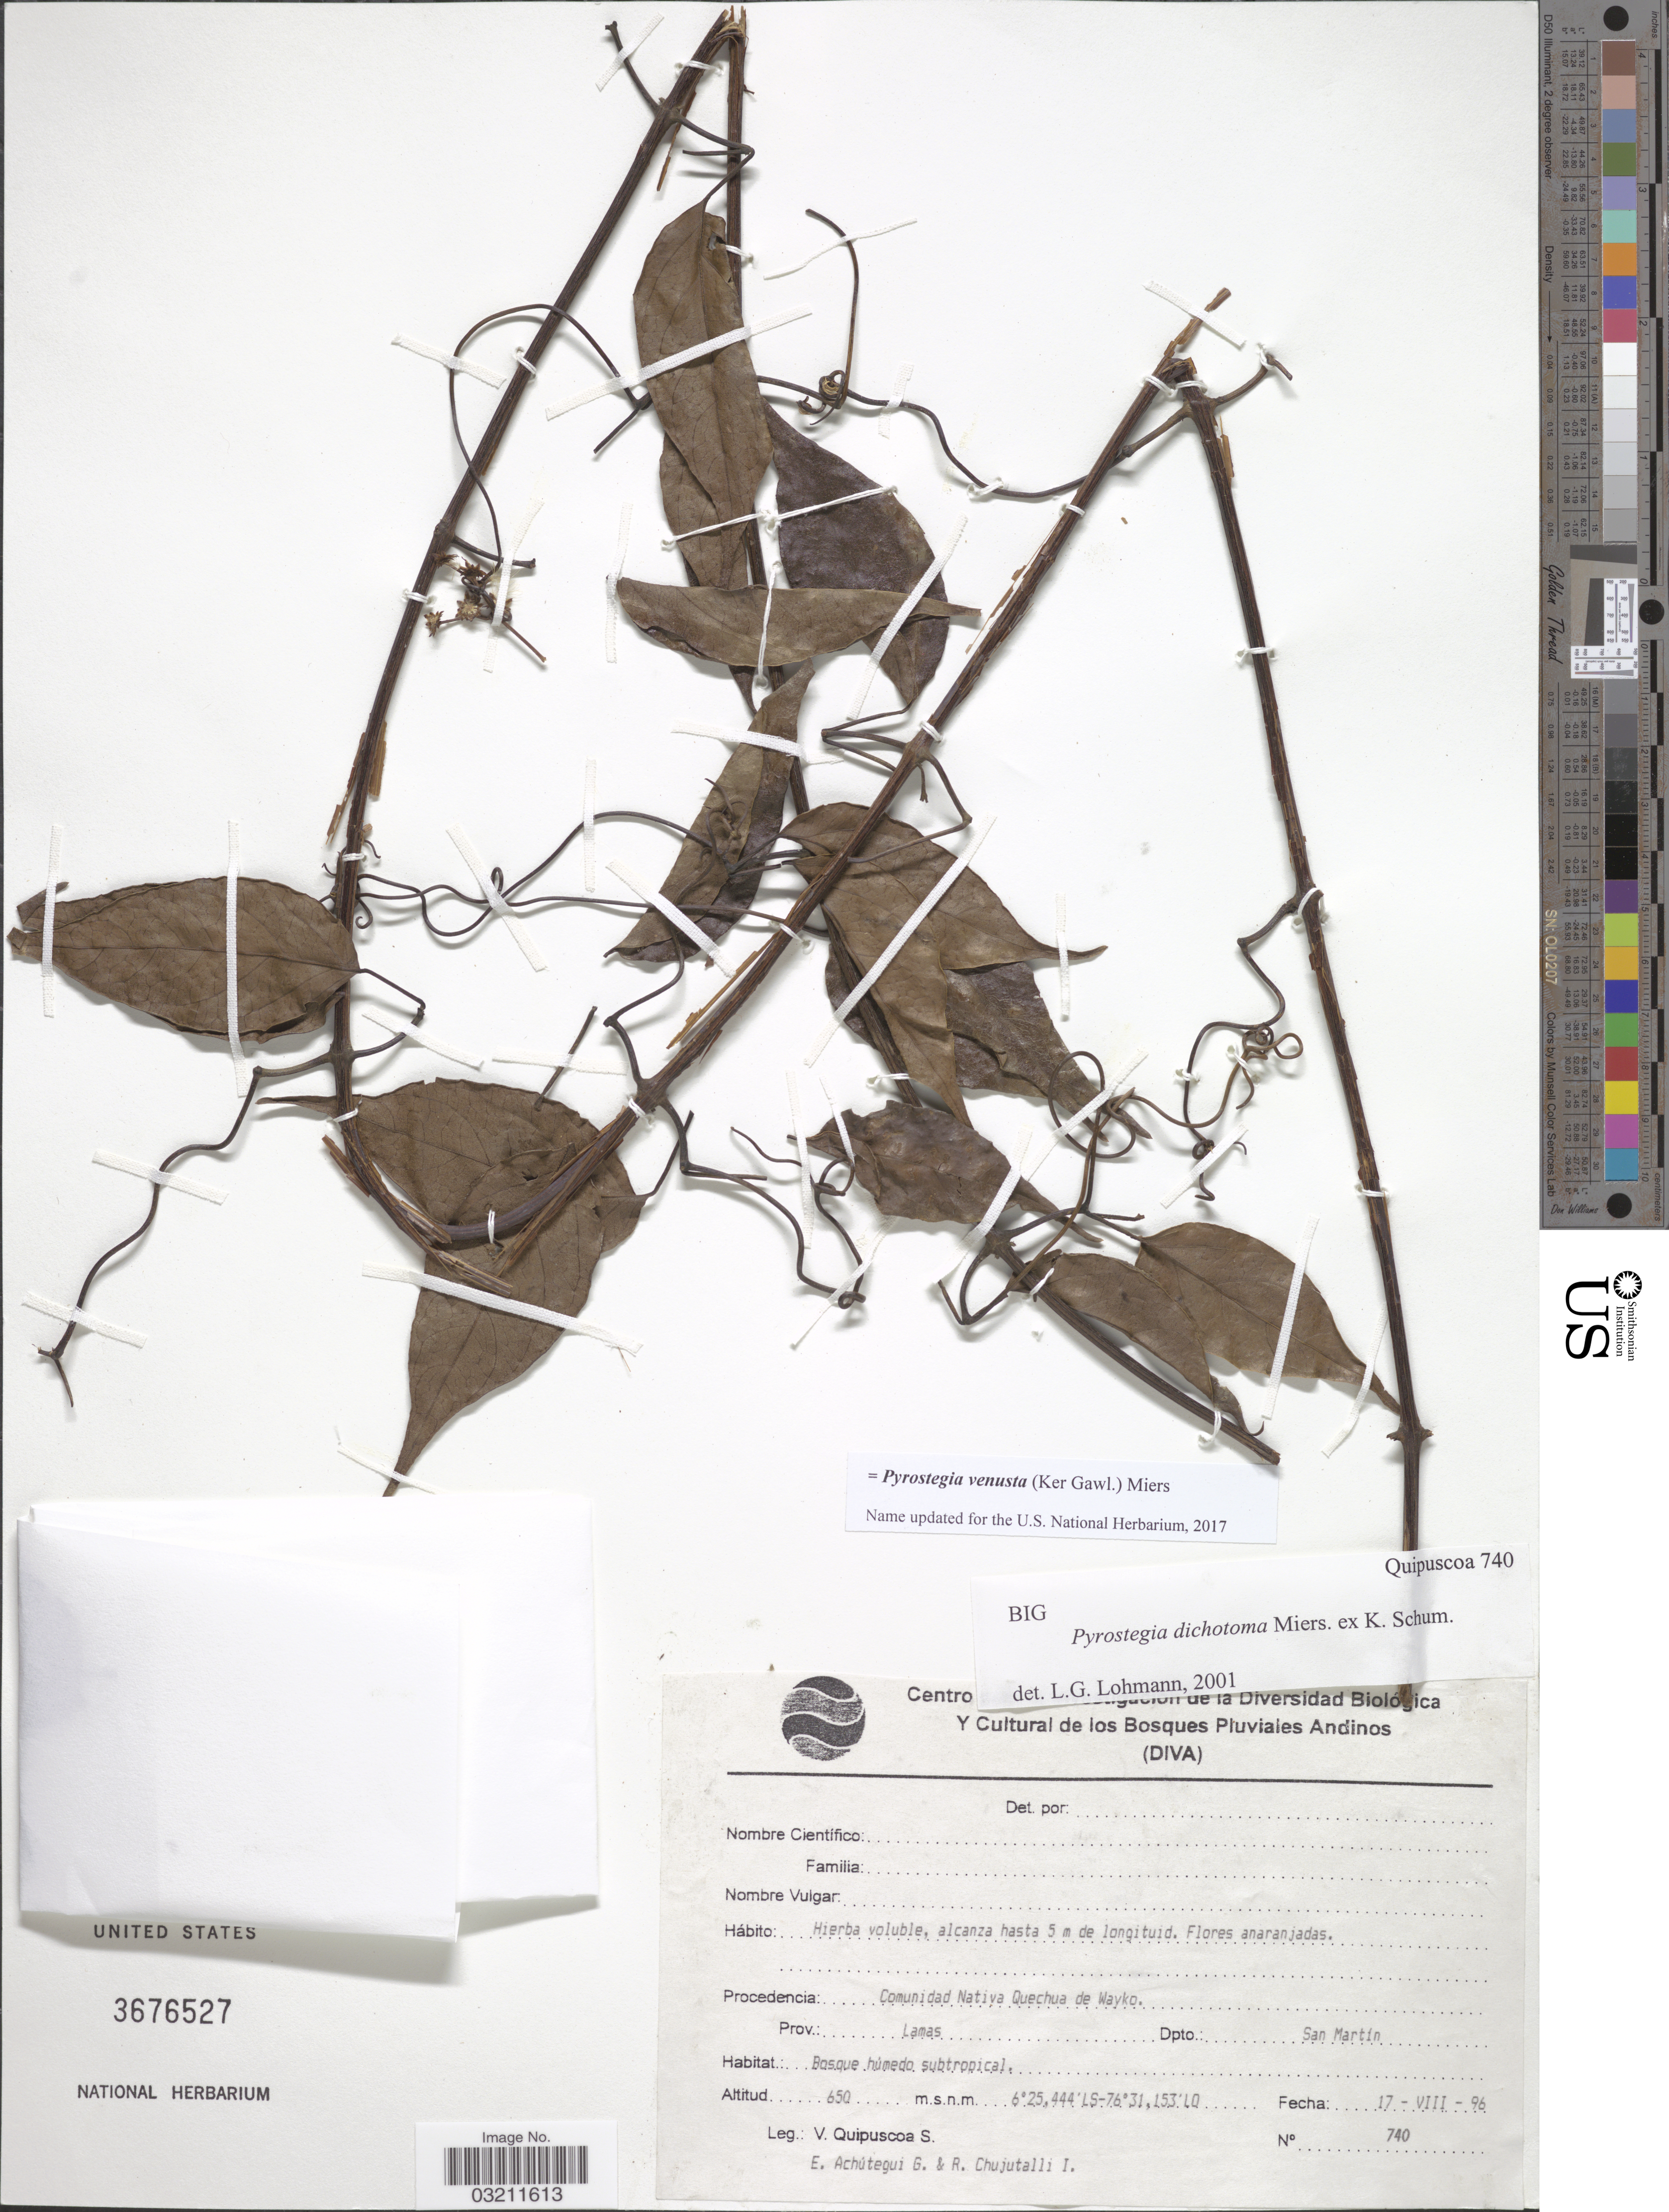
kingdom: Plantae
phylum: Tracheophyta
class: Magnoliopsida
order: Lamiales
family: Bignoniaceae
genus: Pyrostegia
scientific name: Pyrostegia venusta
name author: (Ker Gawl.) Miers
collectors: V. Quipuscoa S., E. Achútegui G. & R. Chujutalli I.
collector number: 740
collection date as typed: Transcribed d/m/y: 17/8/96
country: Peru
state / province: San Martín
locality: Procedencia: Comunidad Nativa Quechua de Wayko. Prov.: Lamas. Dpto. San Martín.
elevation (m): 650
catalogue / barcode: US 3676527